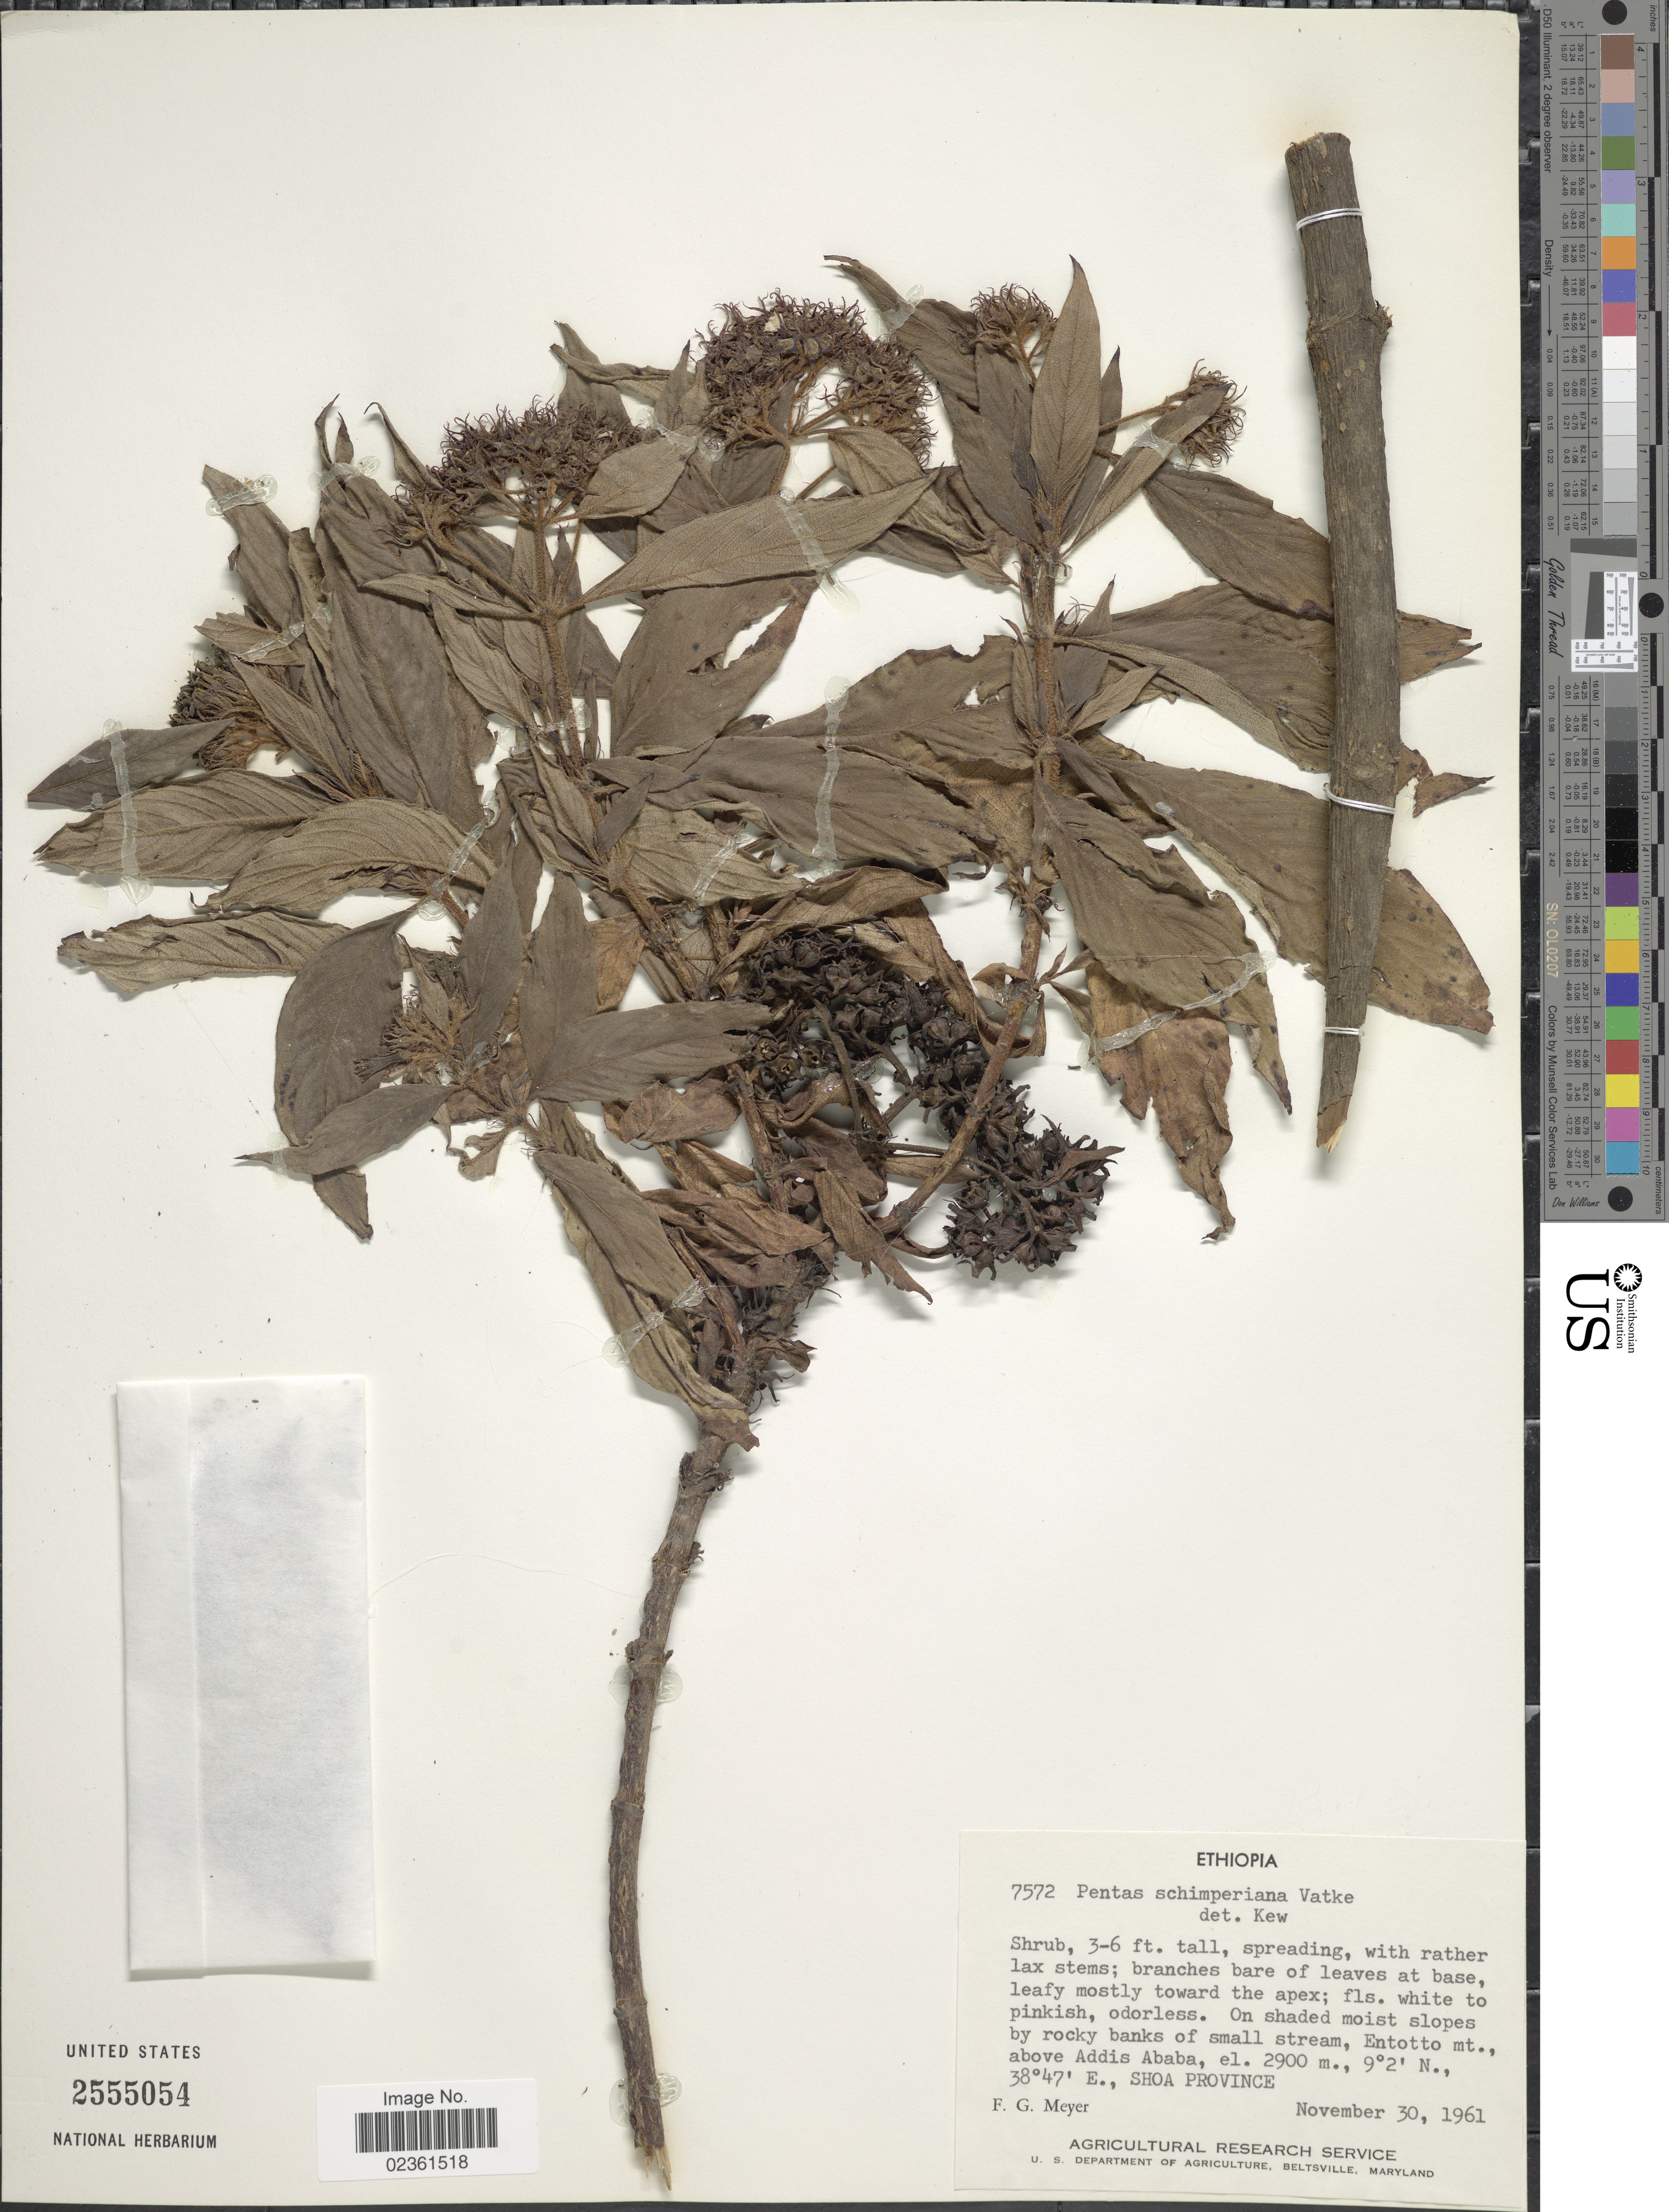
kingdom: Plantae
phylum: Tracheophyta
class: Magnoliopsida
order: Gentianales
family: Rubiaceae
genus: Pentas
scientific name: Pentas schimperiana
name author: Vatke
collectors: F. G. Meyer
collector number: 7572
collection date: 1961-11-30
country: Ethiopia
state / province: Addis Ababa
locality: On shaded moist slopes by rocky banks of small stream, Entotto mt., above Addis Ababa, E. Shoa Province.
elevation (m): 2900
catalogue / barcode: US 2555054